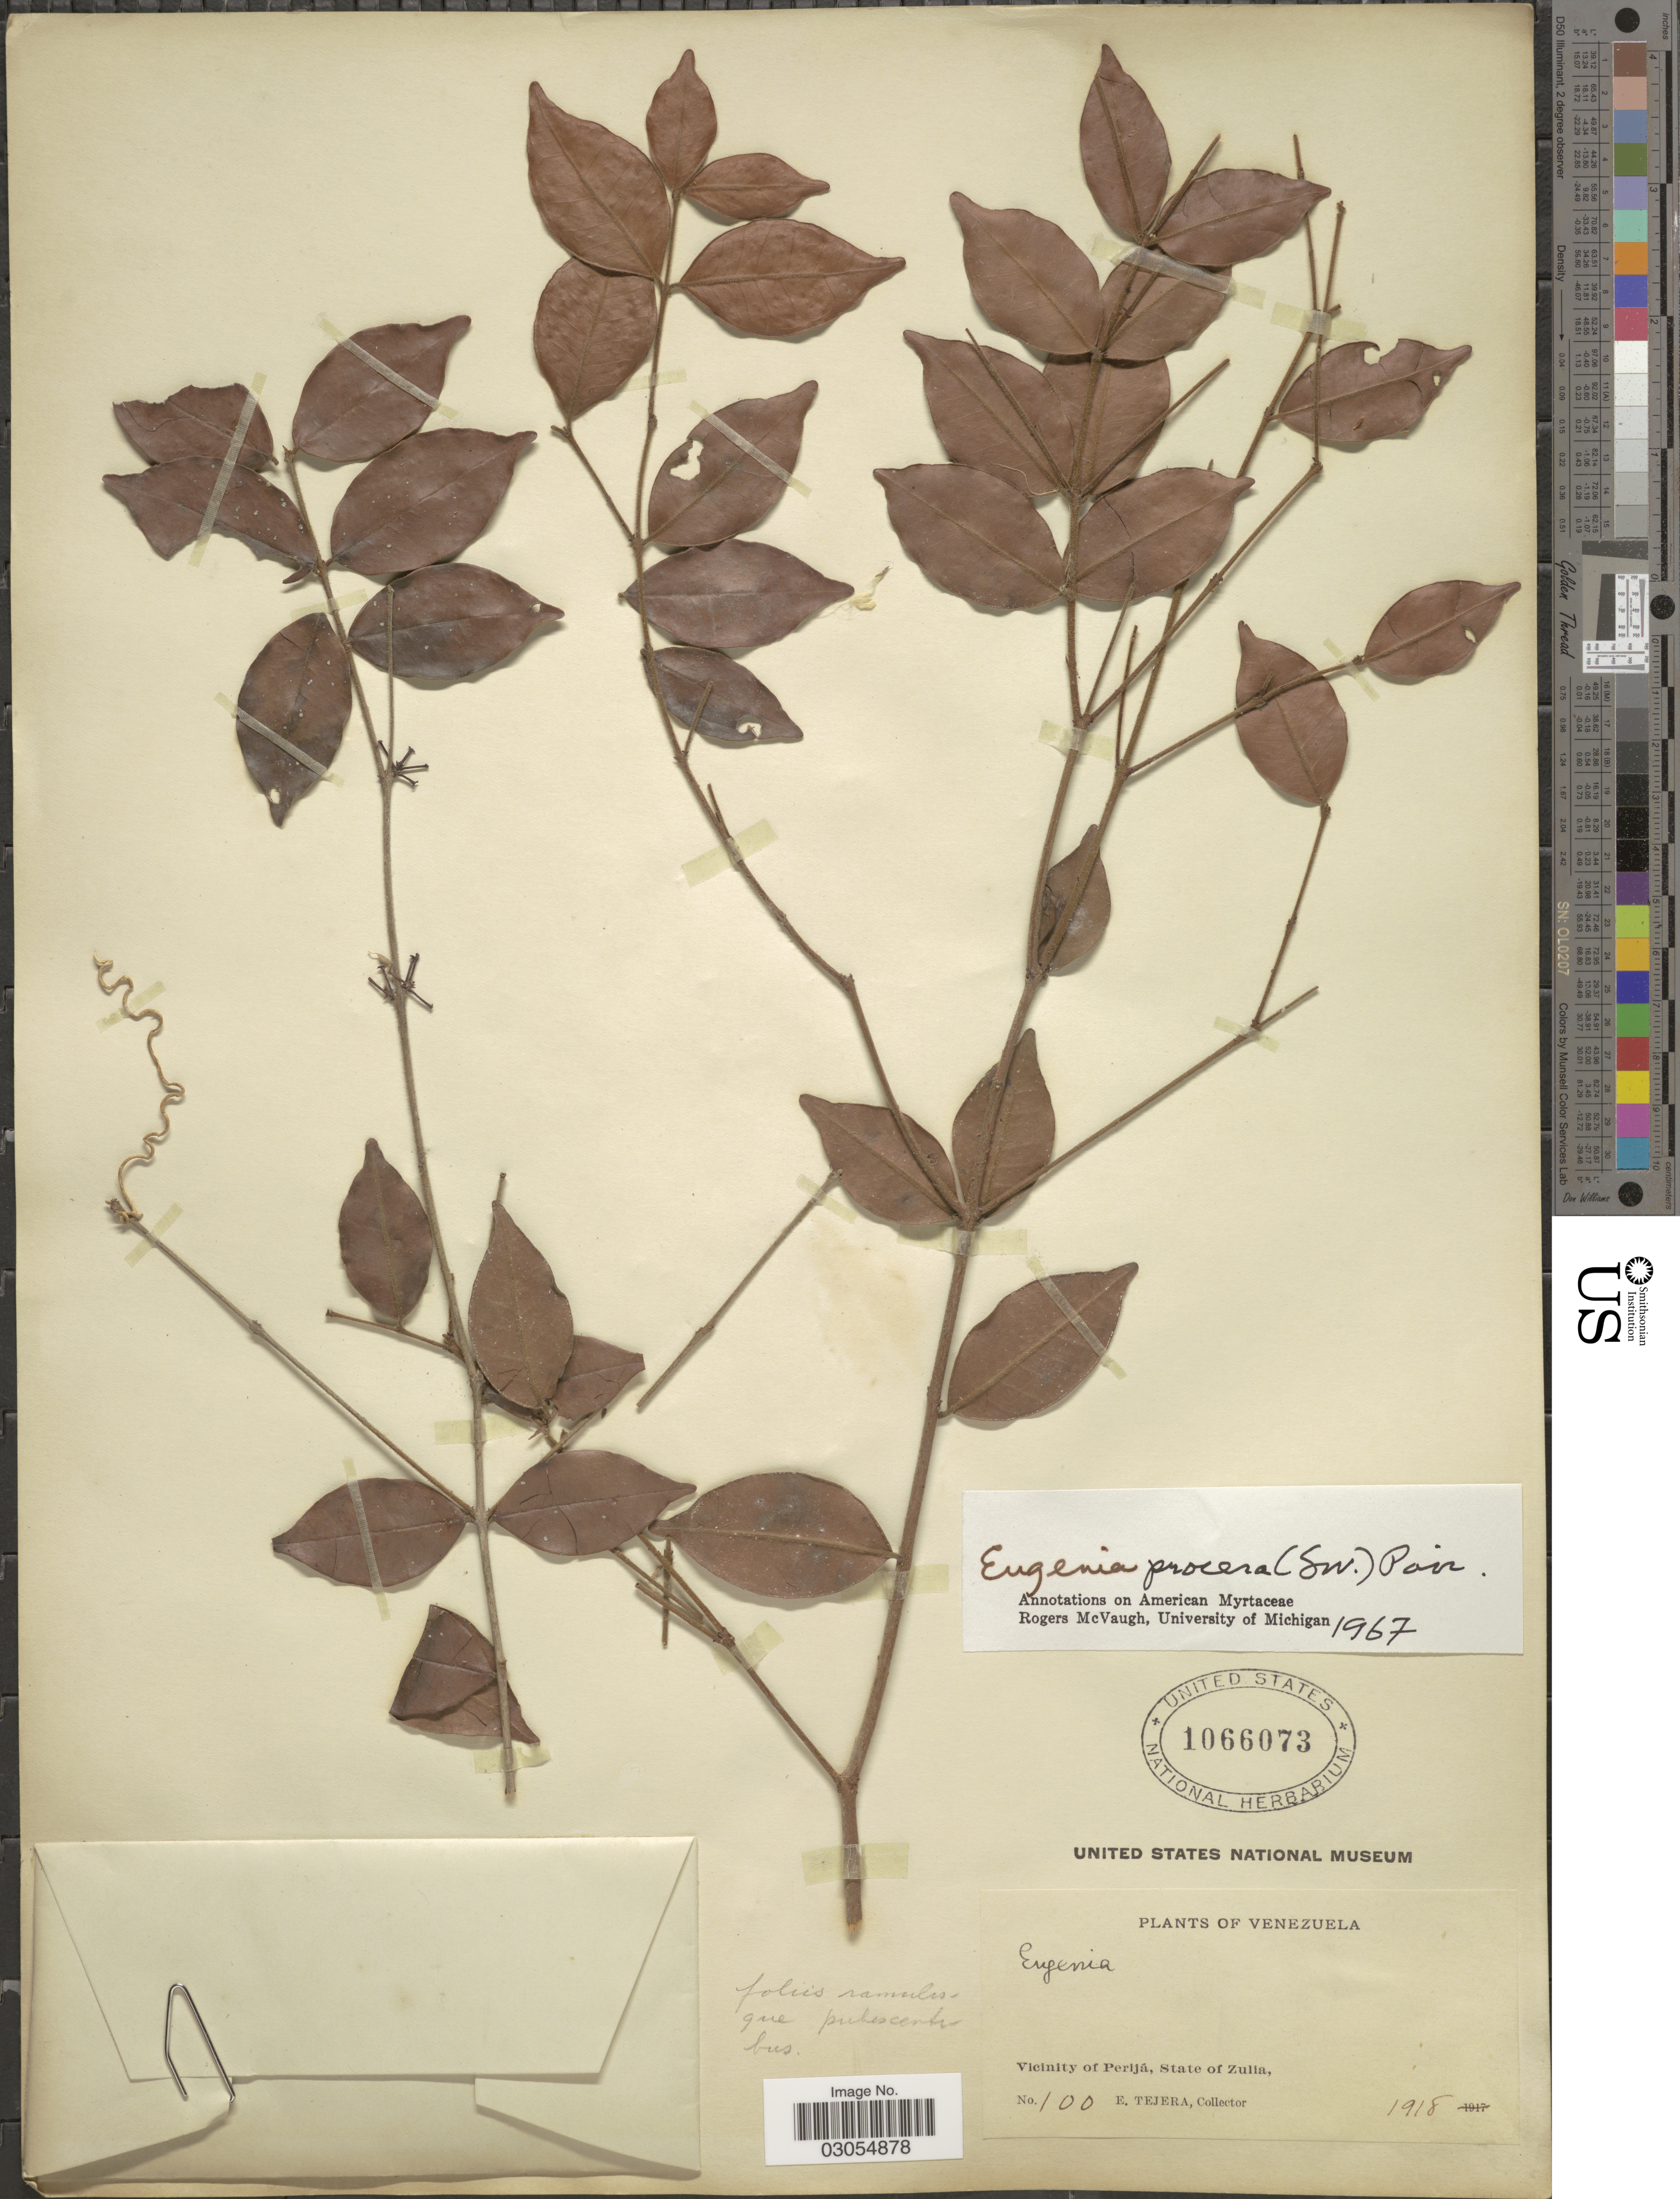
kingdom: Plantae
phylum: Tracheophyta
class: Magnoliopsida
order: Myrtales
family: Myrtaceae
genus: Eugenia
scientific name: Eugenia procera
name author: (Sw.) Poir.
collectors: E. Tejera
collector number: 100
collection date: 1918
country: Venezuela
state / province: Zulia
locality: Vicinity of Perijá.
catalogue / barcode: US 1066073